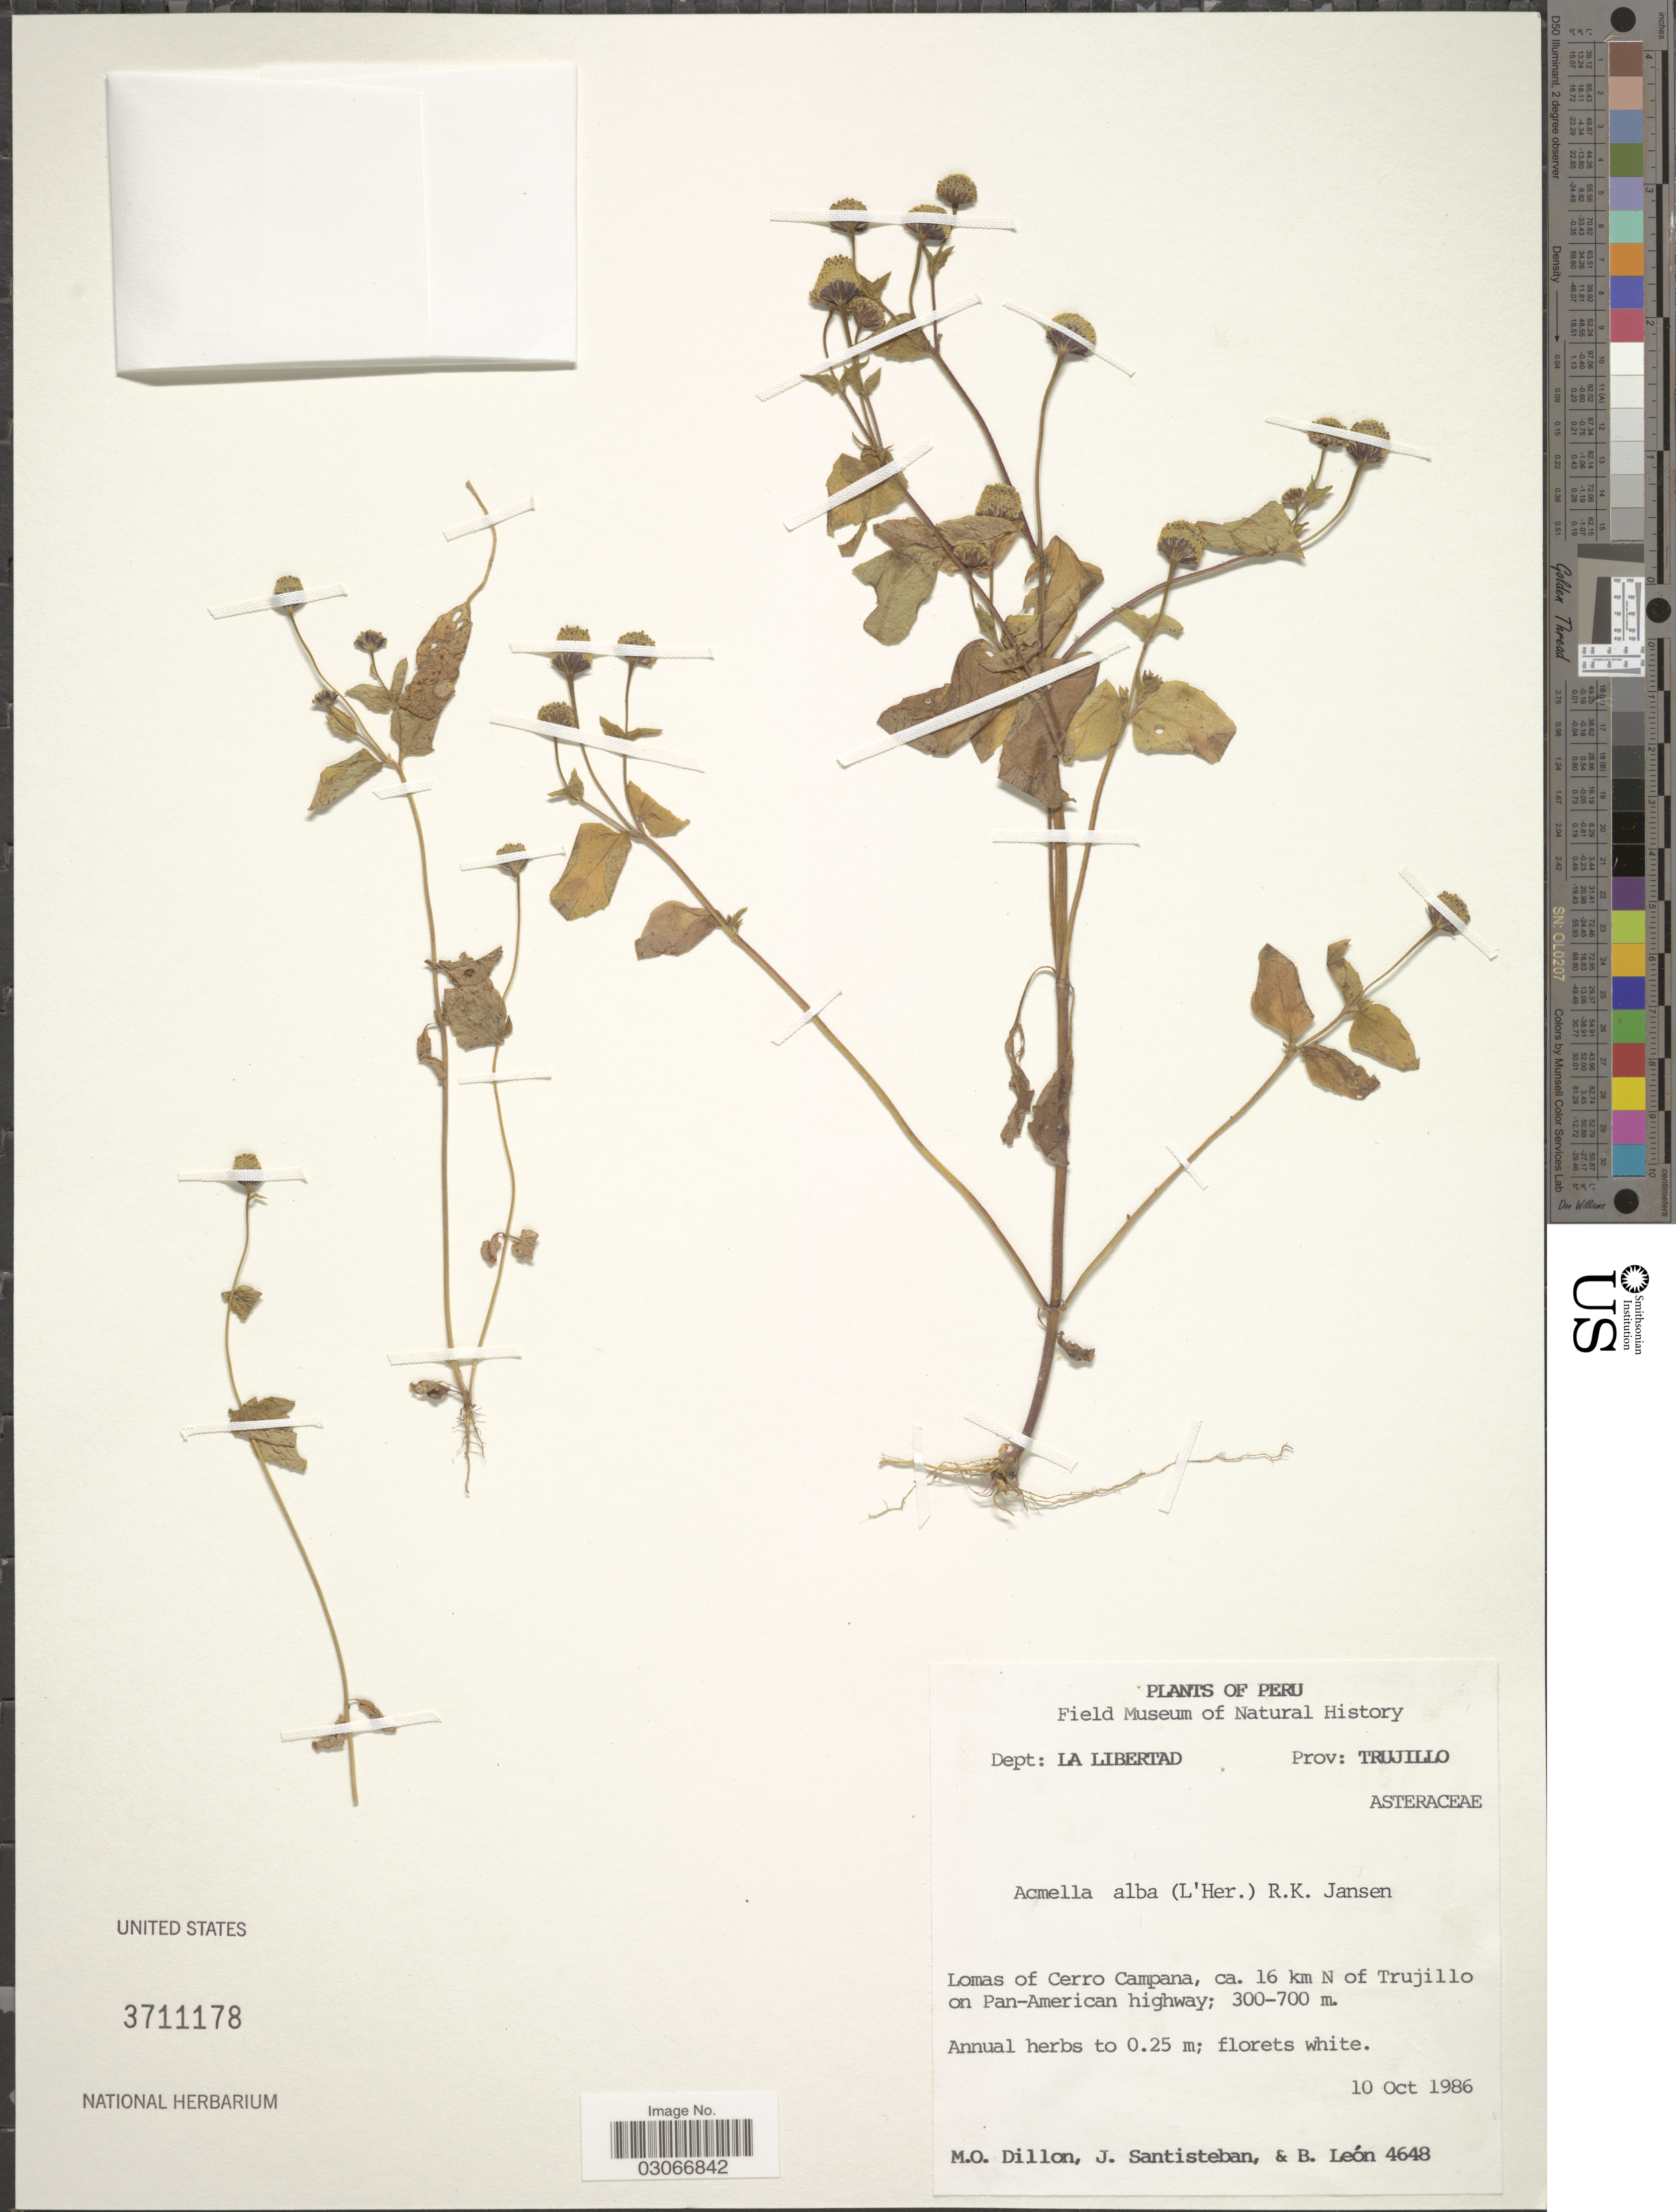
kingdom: Plantae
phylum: Tracheophyta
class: Magnoliopsida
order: Asterales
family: Asteraceae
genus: Acmella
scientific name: Acmella alba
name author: (L'Hér.) R.K. Jansen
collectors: M. O. Dillon, J. Santisteban & B. León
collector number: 4648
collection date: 1986-10-10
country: Peru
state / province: La Libertad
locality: Dept: La Libertad. Prov: Trujillo. Lomas of Cerro Campana, ca. 16 km N of Trujillo on Pan-American highway.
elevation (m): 300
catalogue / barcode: US 3711178